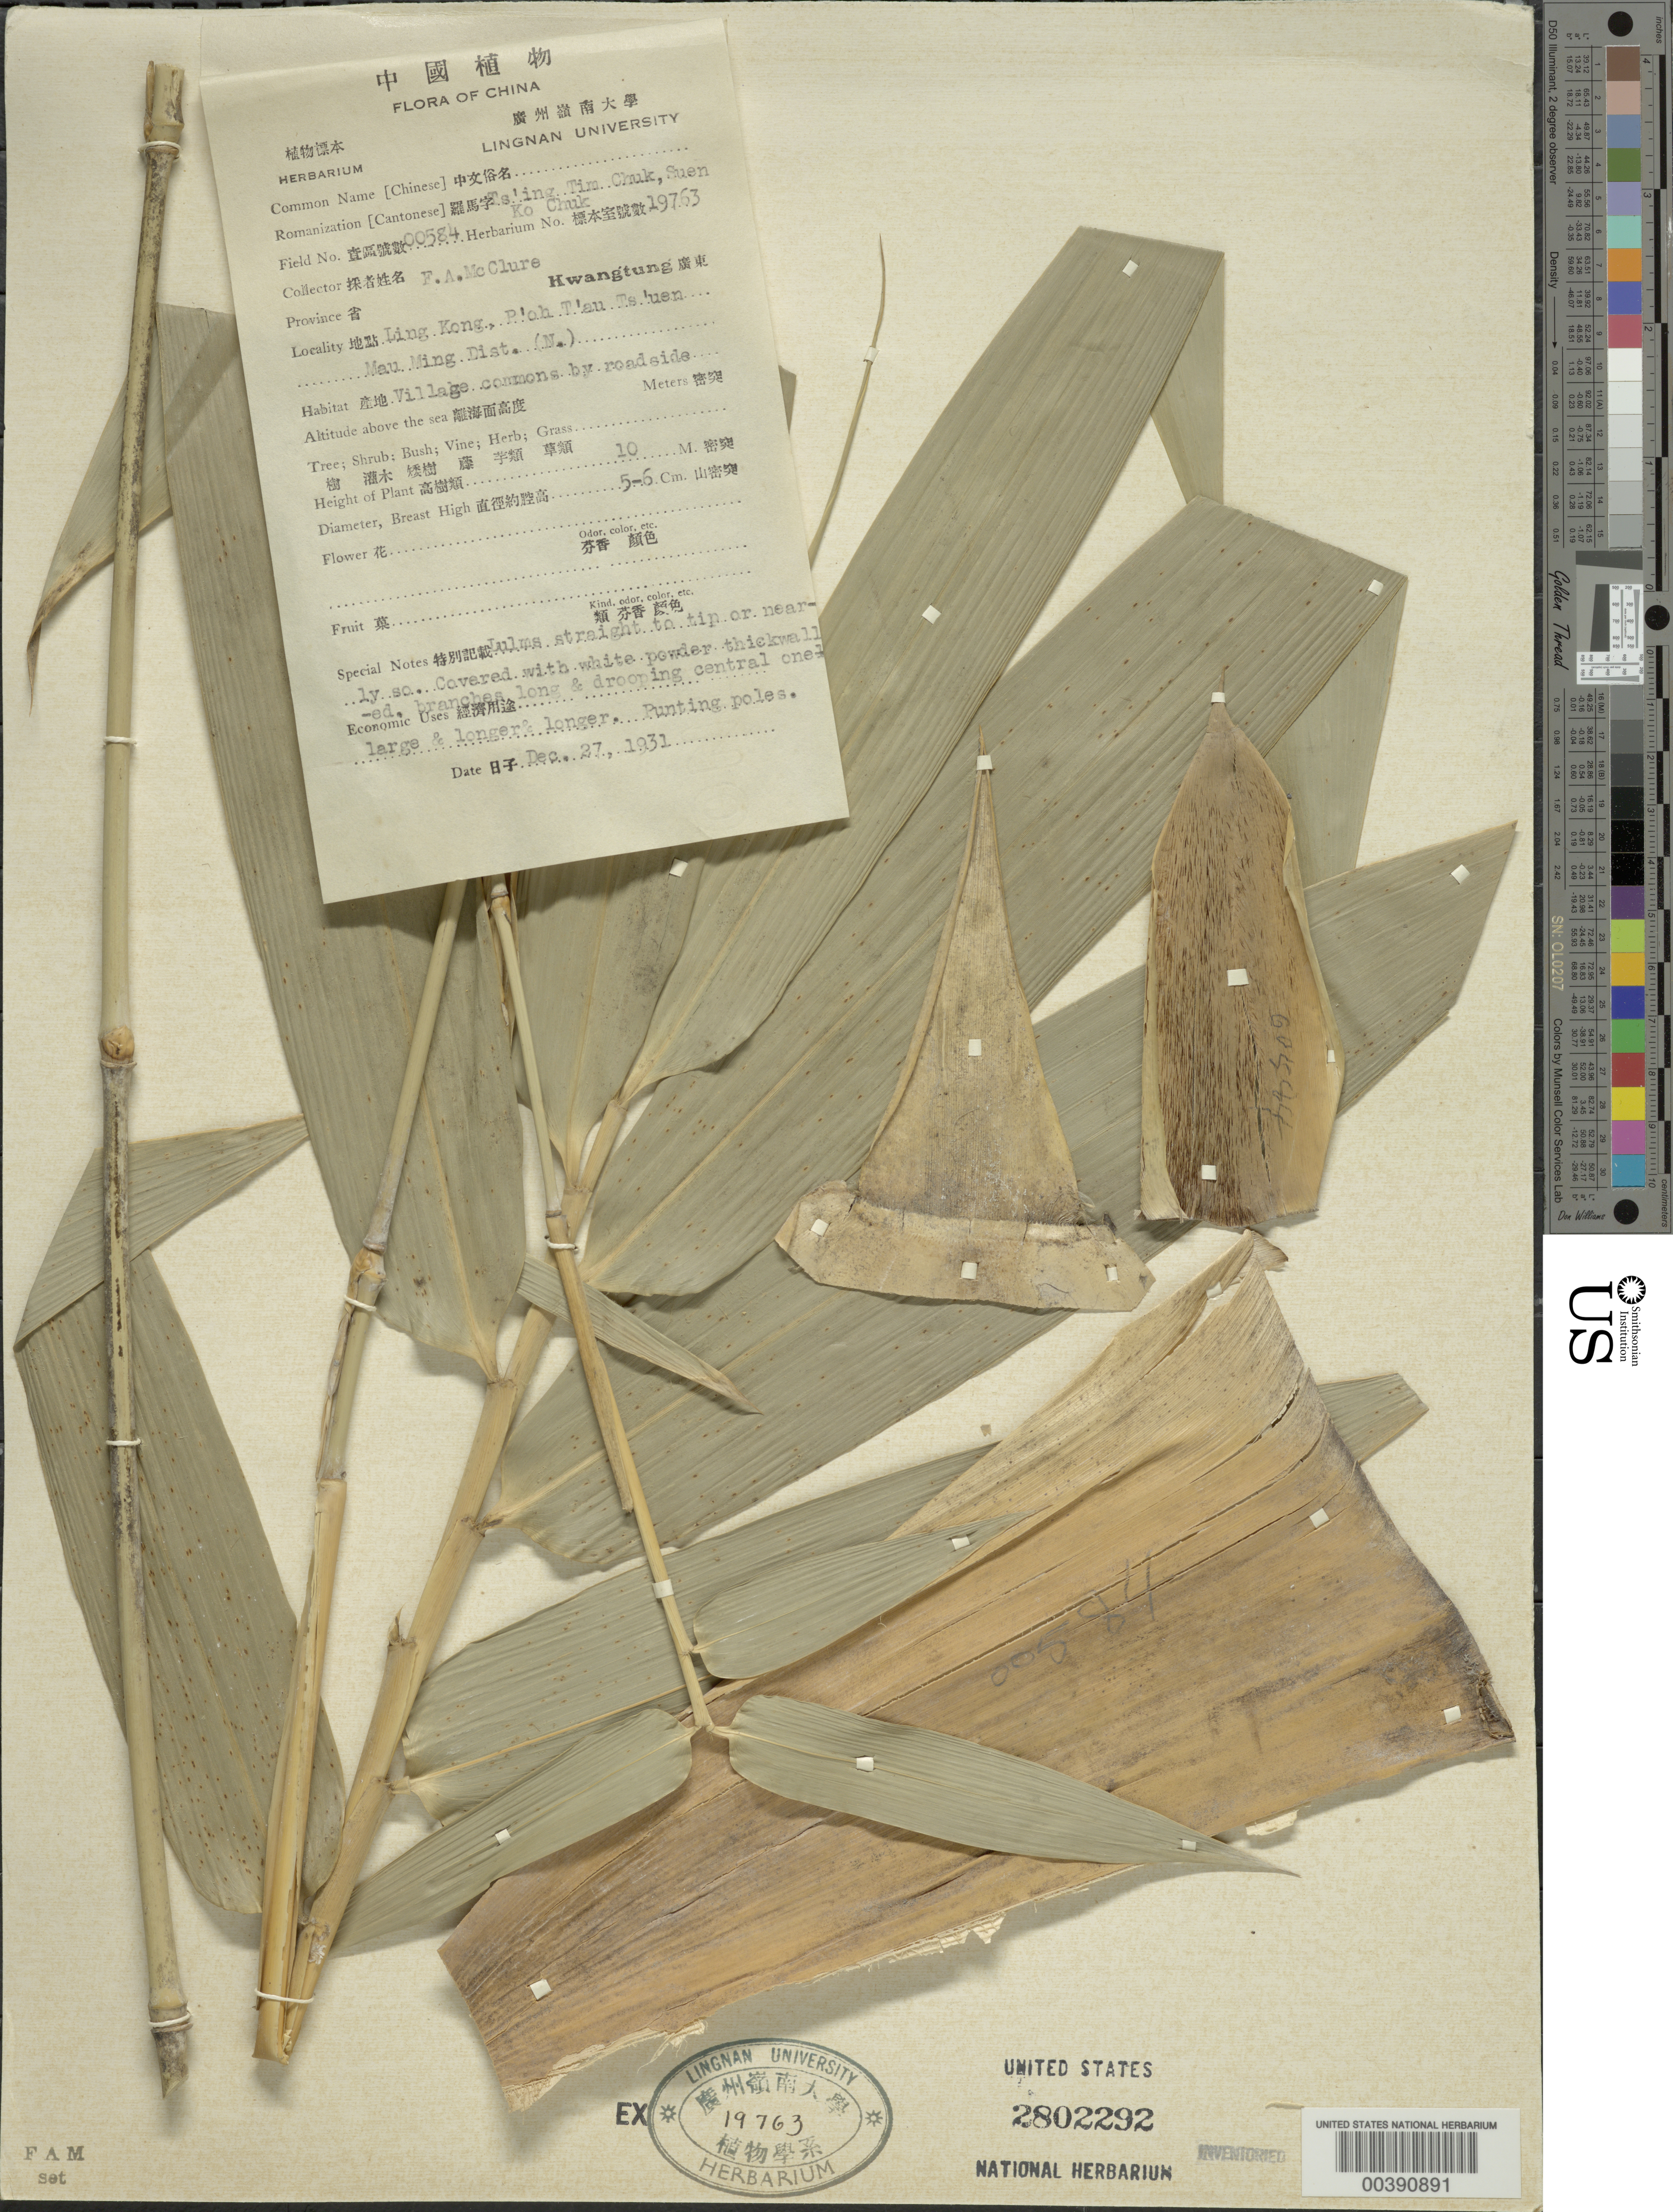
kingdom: Plantae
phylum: Tracheophyta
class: Liliopsida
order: Poales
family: Poaceae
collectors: F. A. McClure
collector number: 584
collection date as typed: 27 Dec 1931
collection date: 1931-12-27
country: China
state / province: Guangdong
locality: Ling kong, p'oh t'au ts'uen, mau ming dist.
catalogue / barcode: US 2802292